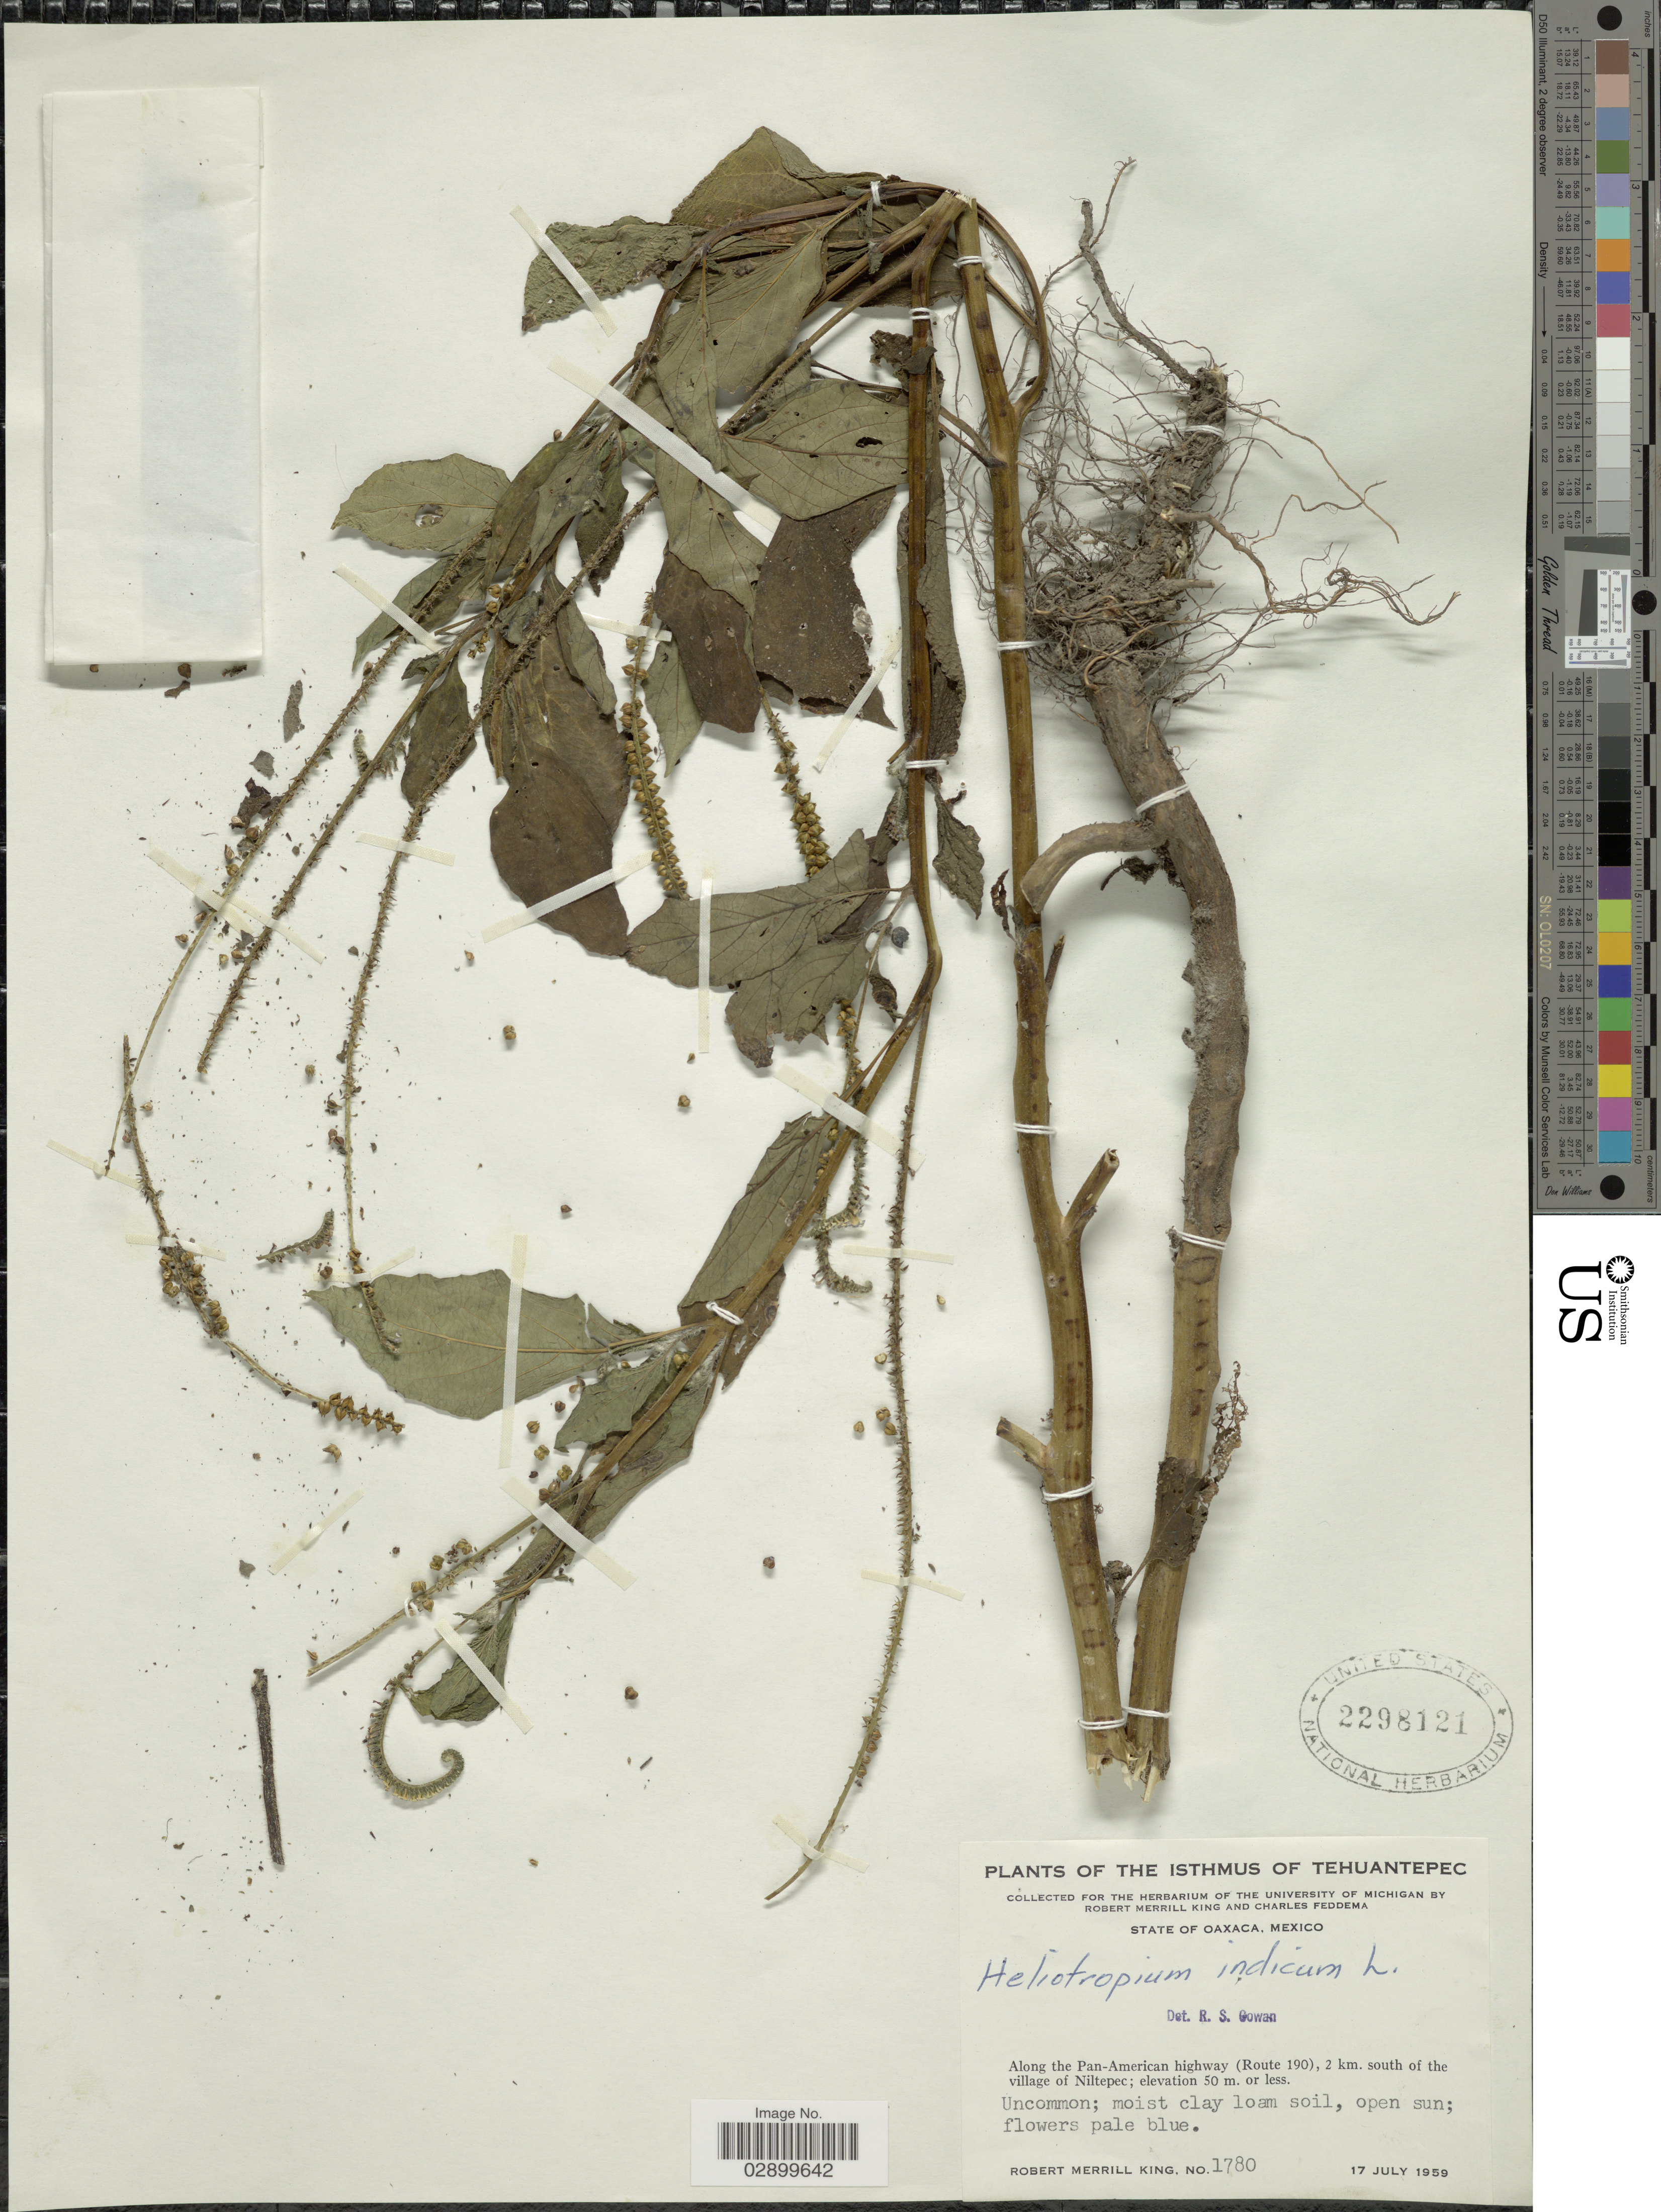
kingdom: Plantae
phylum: Tracheophyta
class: Magnoliopsida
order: Boraginales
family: Heliotropiaceae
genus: Heliotropium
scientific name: Heliotropium indicum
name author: L.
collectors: R. M. King & C. Feddema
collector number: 1780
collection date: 1959-07-17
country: Mexico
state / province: Oaxaca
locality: The Isthmus of Tehuantepec. Along the Pan-American highway (Route 190), 2 km. south of the village of Niltepec.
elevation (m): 50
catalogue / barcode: US 2298121